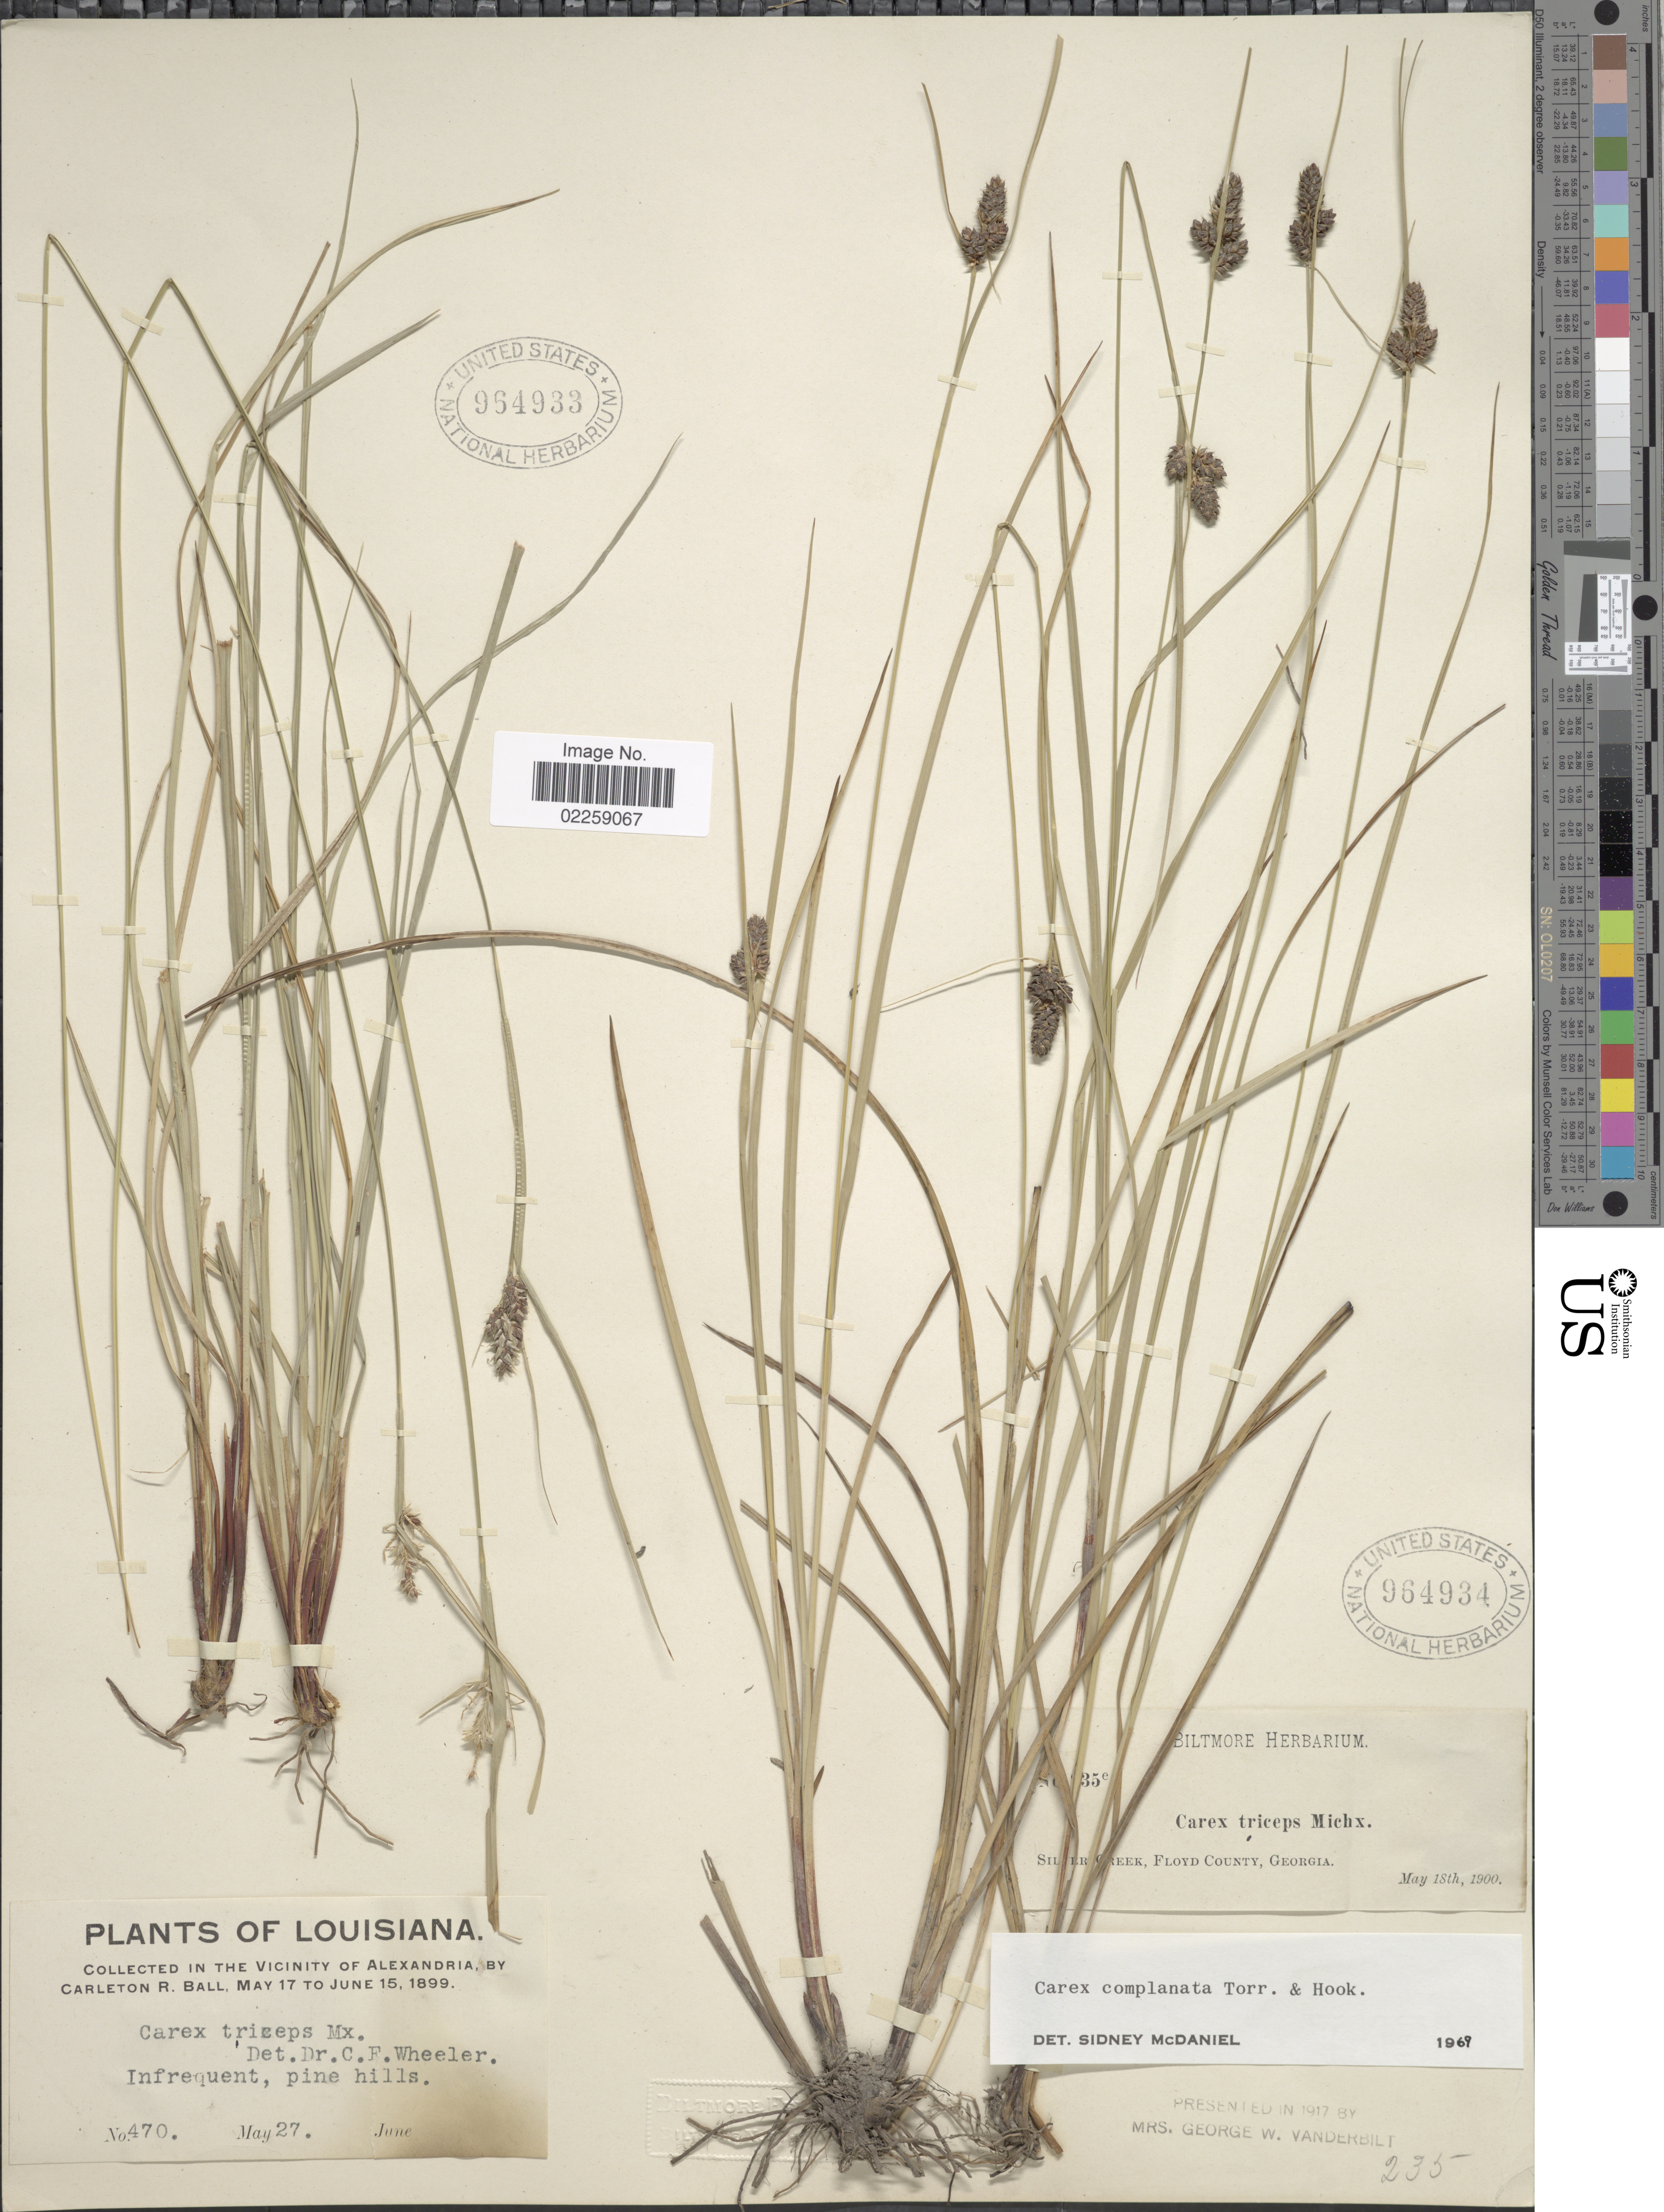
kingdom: Plantae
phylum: Tracheophyta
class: Liliopsida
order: Poales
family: Cyperaceae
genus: Carex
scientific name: Carex complanata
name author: Torr. & Hook.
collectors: ex herb. Biltmore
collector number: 235E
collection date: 1900-05-18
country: United States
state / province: Georgia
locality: Silver Creek, Floyd County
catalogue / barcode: US 964934-2